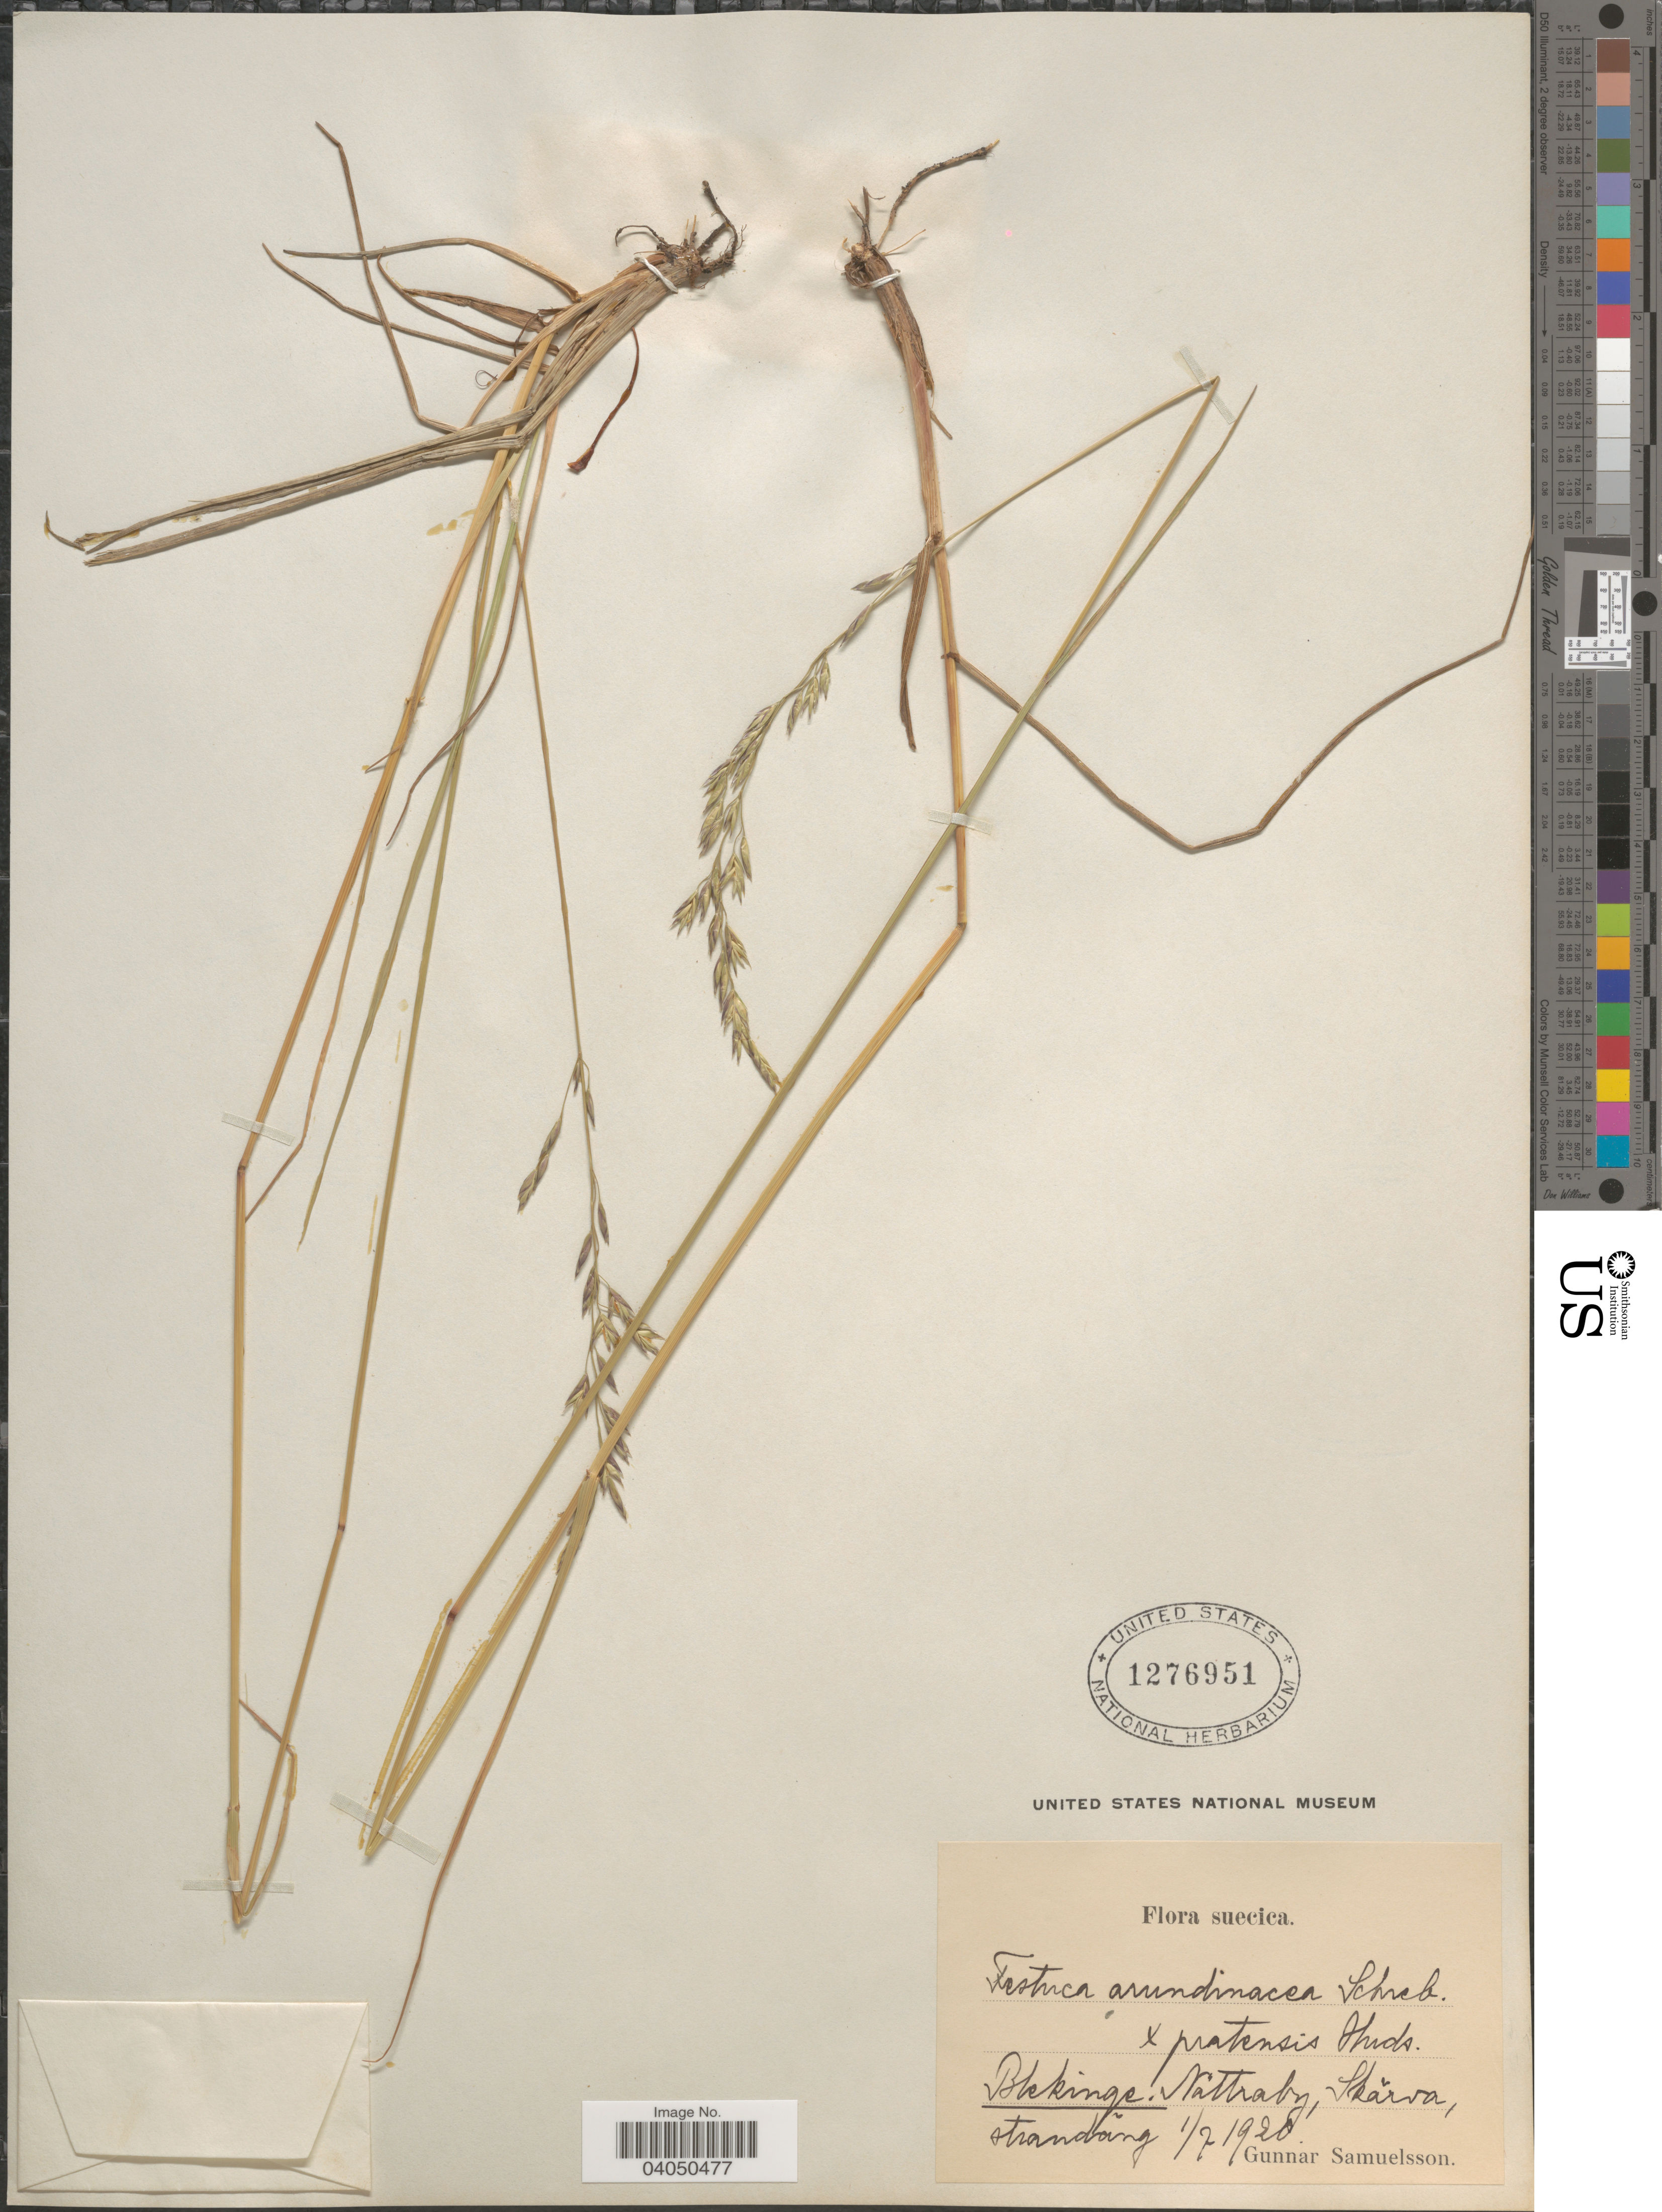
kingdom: Plantae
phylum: Tracheophyta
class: Liliopsida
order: Poales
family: Poaceae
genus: Festuca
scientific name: Festuca sp.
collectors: G. Samuelsson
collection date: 1920-07-01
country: Sweden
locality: Suecica. Bkkings [interpreted]. Nattraby, Skǎrva, strandãng.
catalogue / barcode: US 1276951